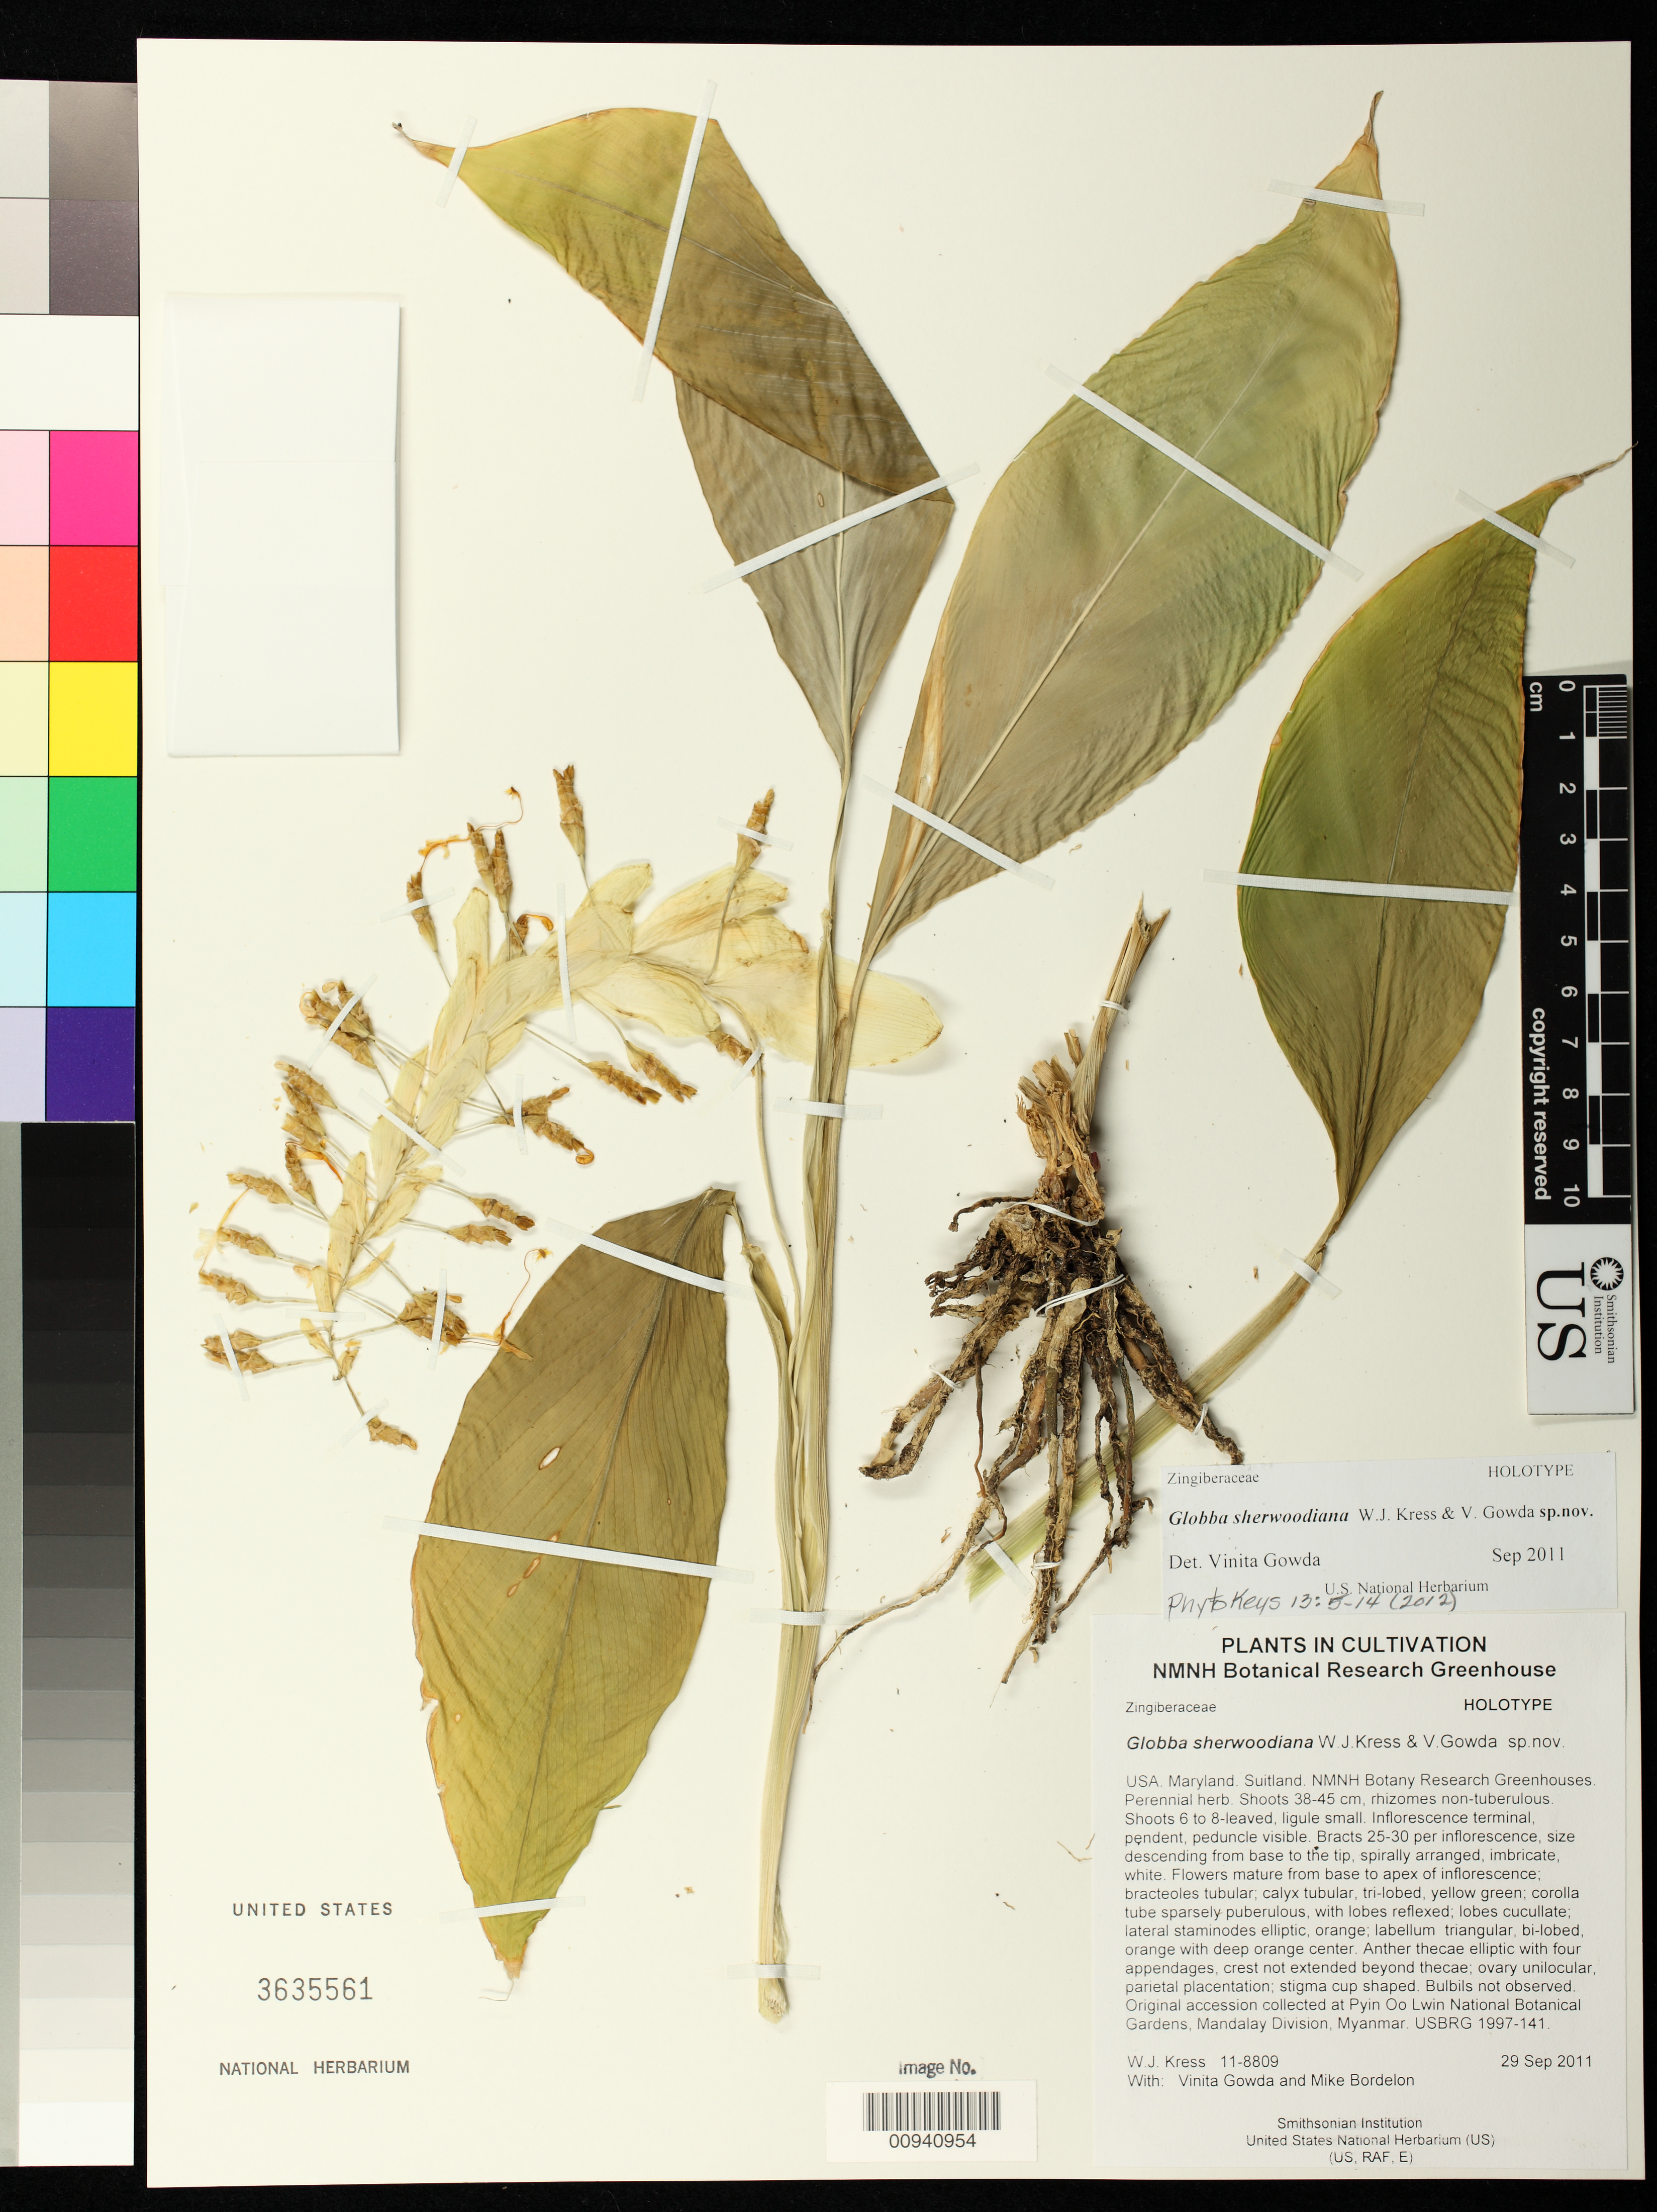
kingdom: Plantae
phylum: Tracheophyta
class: Liliopsida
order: Zingiberales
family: Zingiberaceae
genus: Globba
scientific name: Globba sherwoodiana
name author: W.J. Kress & V. Gowda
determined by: Gowda, V.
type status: Holotype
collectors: W. J. Kress, V. Gowda & M. Bordelon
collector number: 11-8809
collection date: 2011-09-29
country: United States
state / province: Maryland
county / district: Prince George's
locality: NMNH Botany Research Greenhouses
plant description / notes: Original accession collected at Pyin Oo Lwin National Botanical Gardens, Mandalay Division, Myanmar. USBRG 1997-141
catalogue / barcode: US 3635561